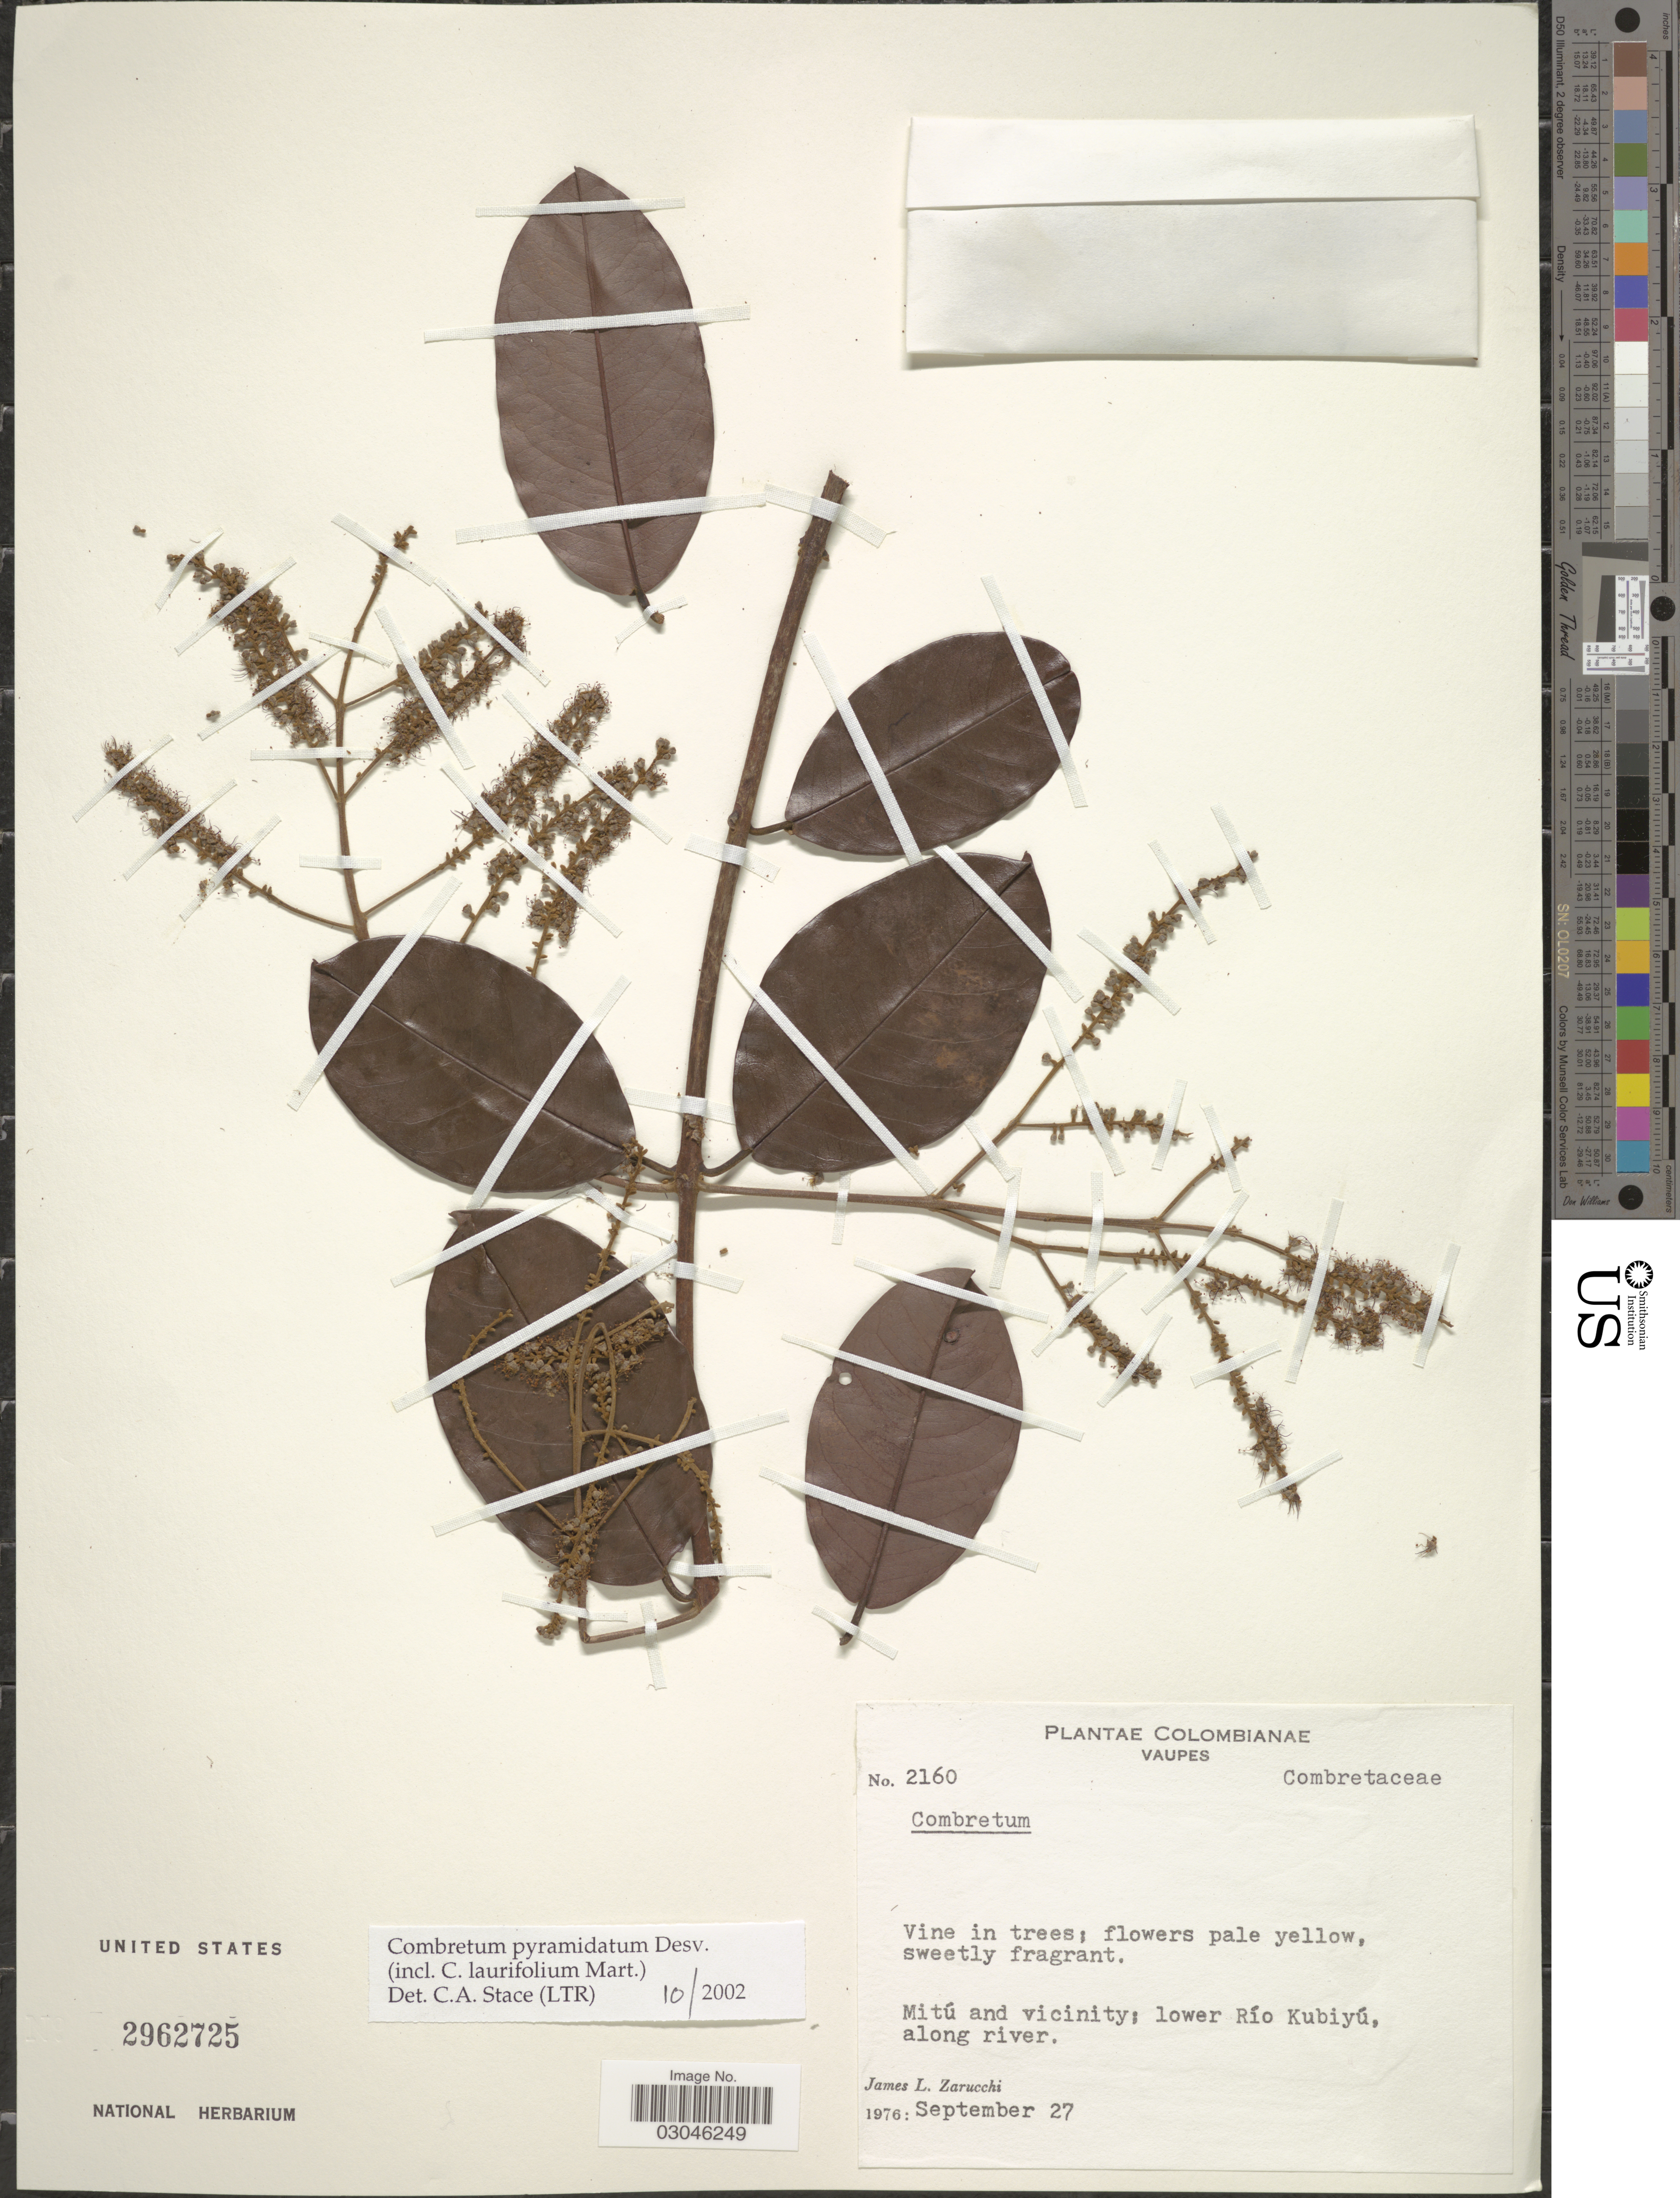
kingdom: Plantae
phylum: Tracheophyta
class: Magnoliopsida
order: Myrtales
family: Combretaceae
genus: Combretum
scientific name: Combretum pyramidatum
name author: Desv.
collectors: J. L. Zarucchi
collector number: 2160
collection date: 1976-09-27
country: Colombia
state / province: Vaupés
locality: Mitú and vicinity; lower Río Kubiyú, along river.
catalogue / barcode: US 2962725